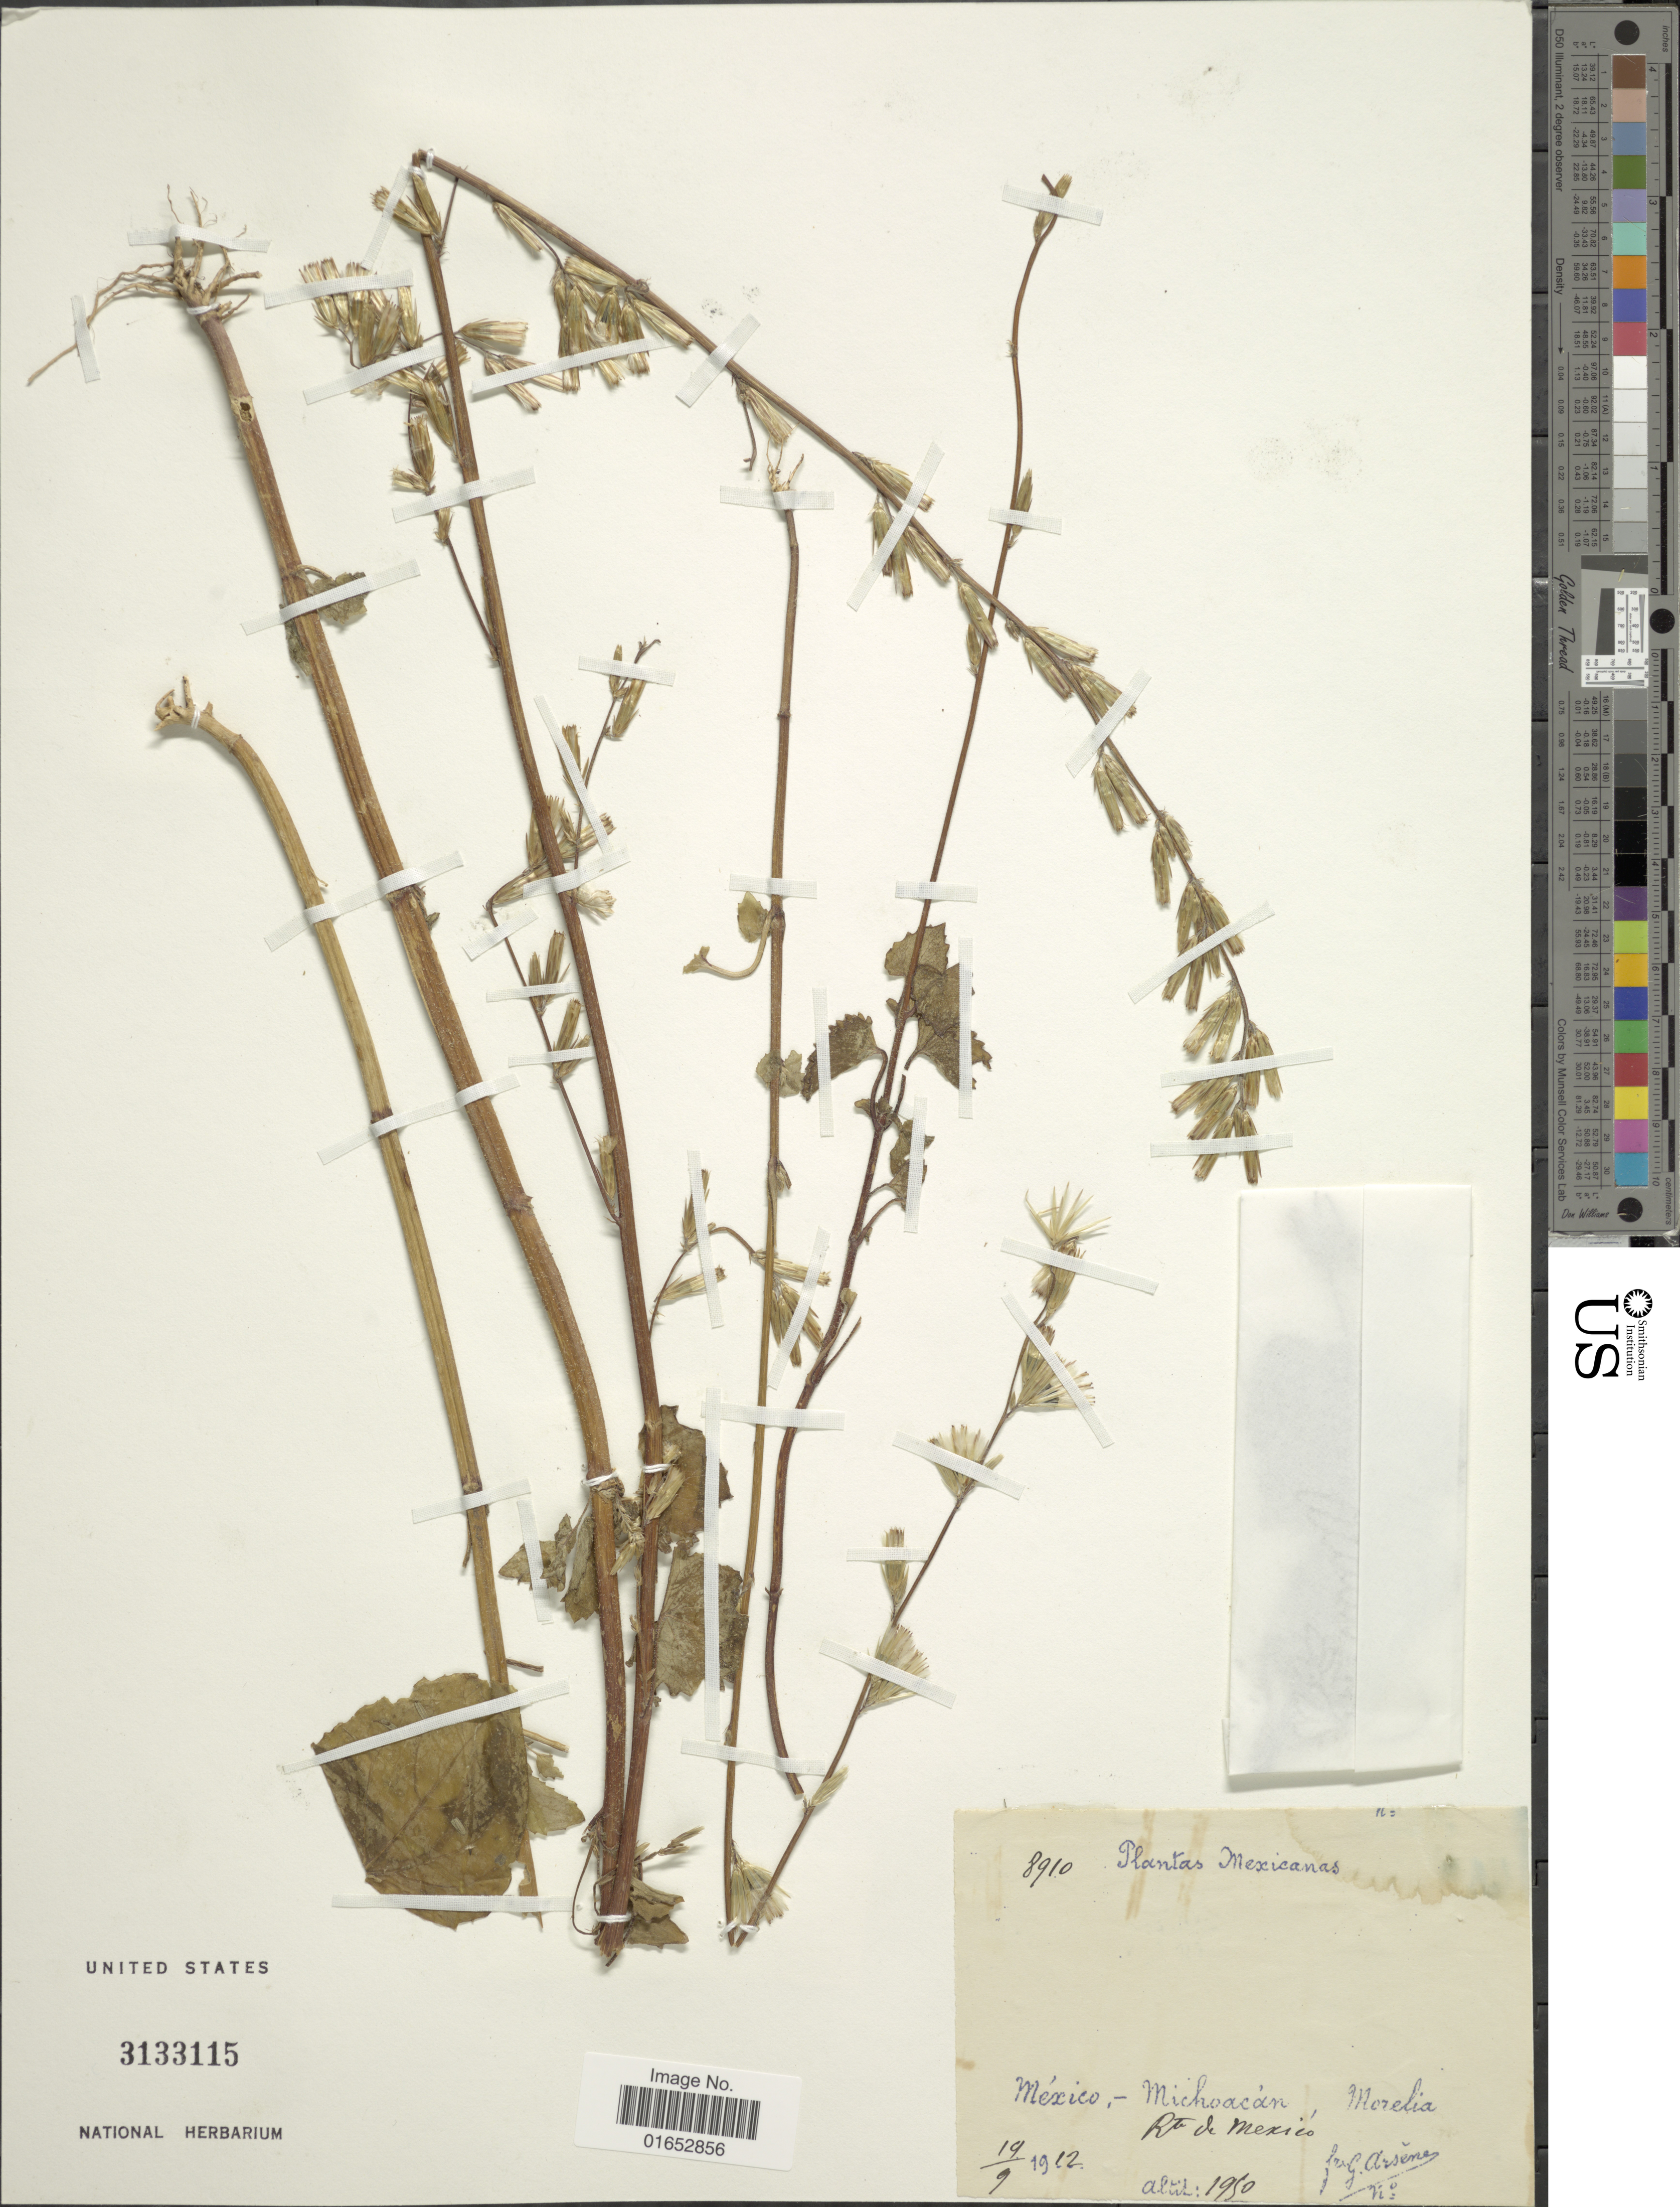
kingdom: Plantae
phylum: Tracheophyta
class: Magnoliopsida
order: Asterales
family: Asteraceae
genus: Carminatia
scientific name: Carminatia tenuiflora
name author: DC.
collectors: Bro. G. Arsène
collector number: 8910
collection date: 1912-09-19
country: Mexico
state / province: Michoacán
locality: Morelia, Rte de Mexicó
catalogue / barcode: US 3133115